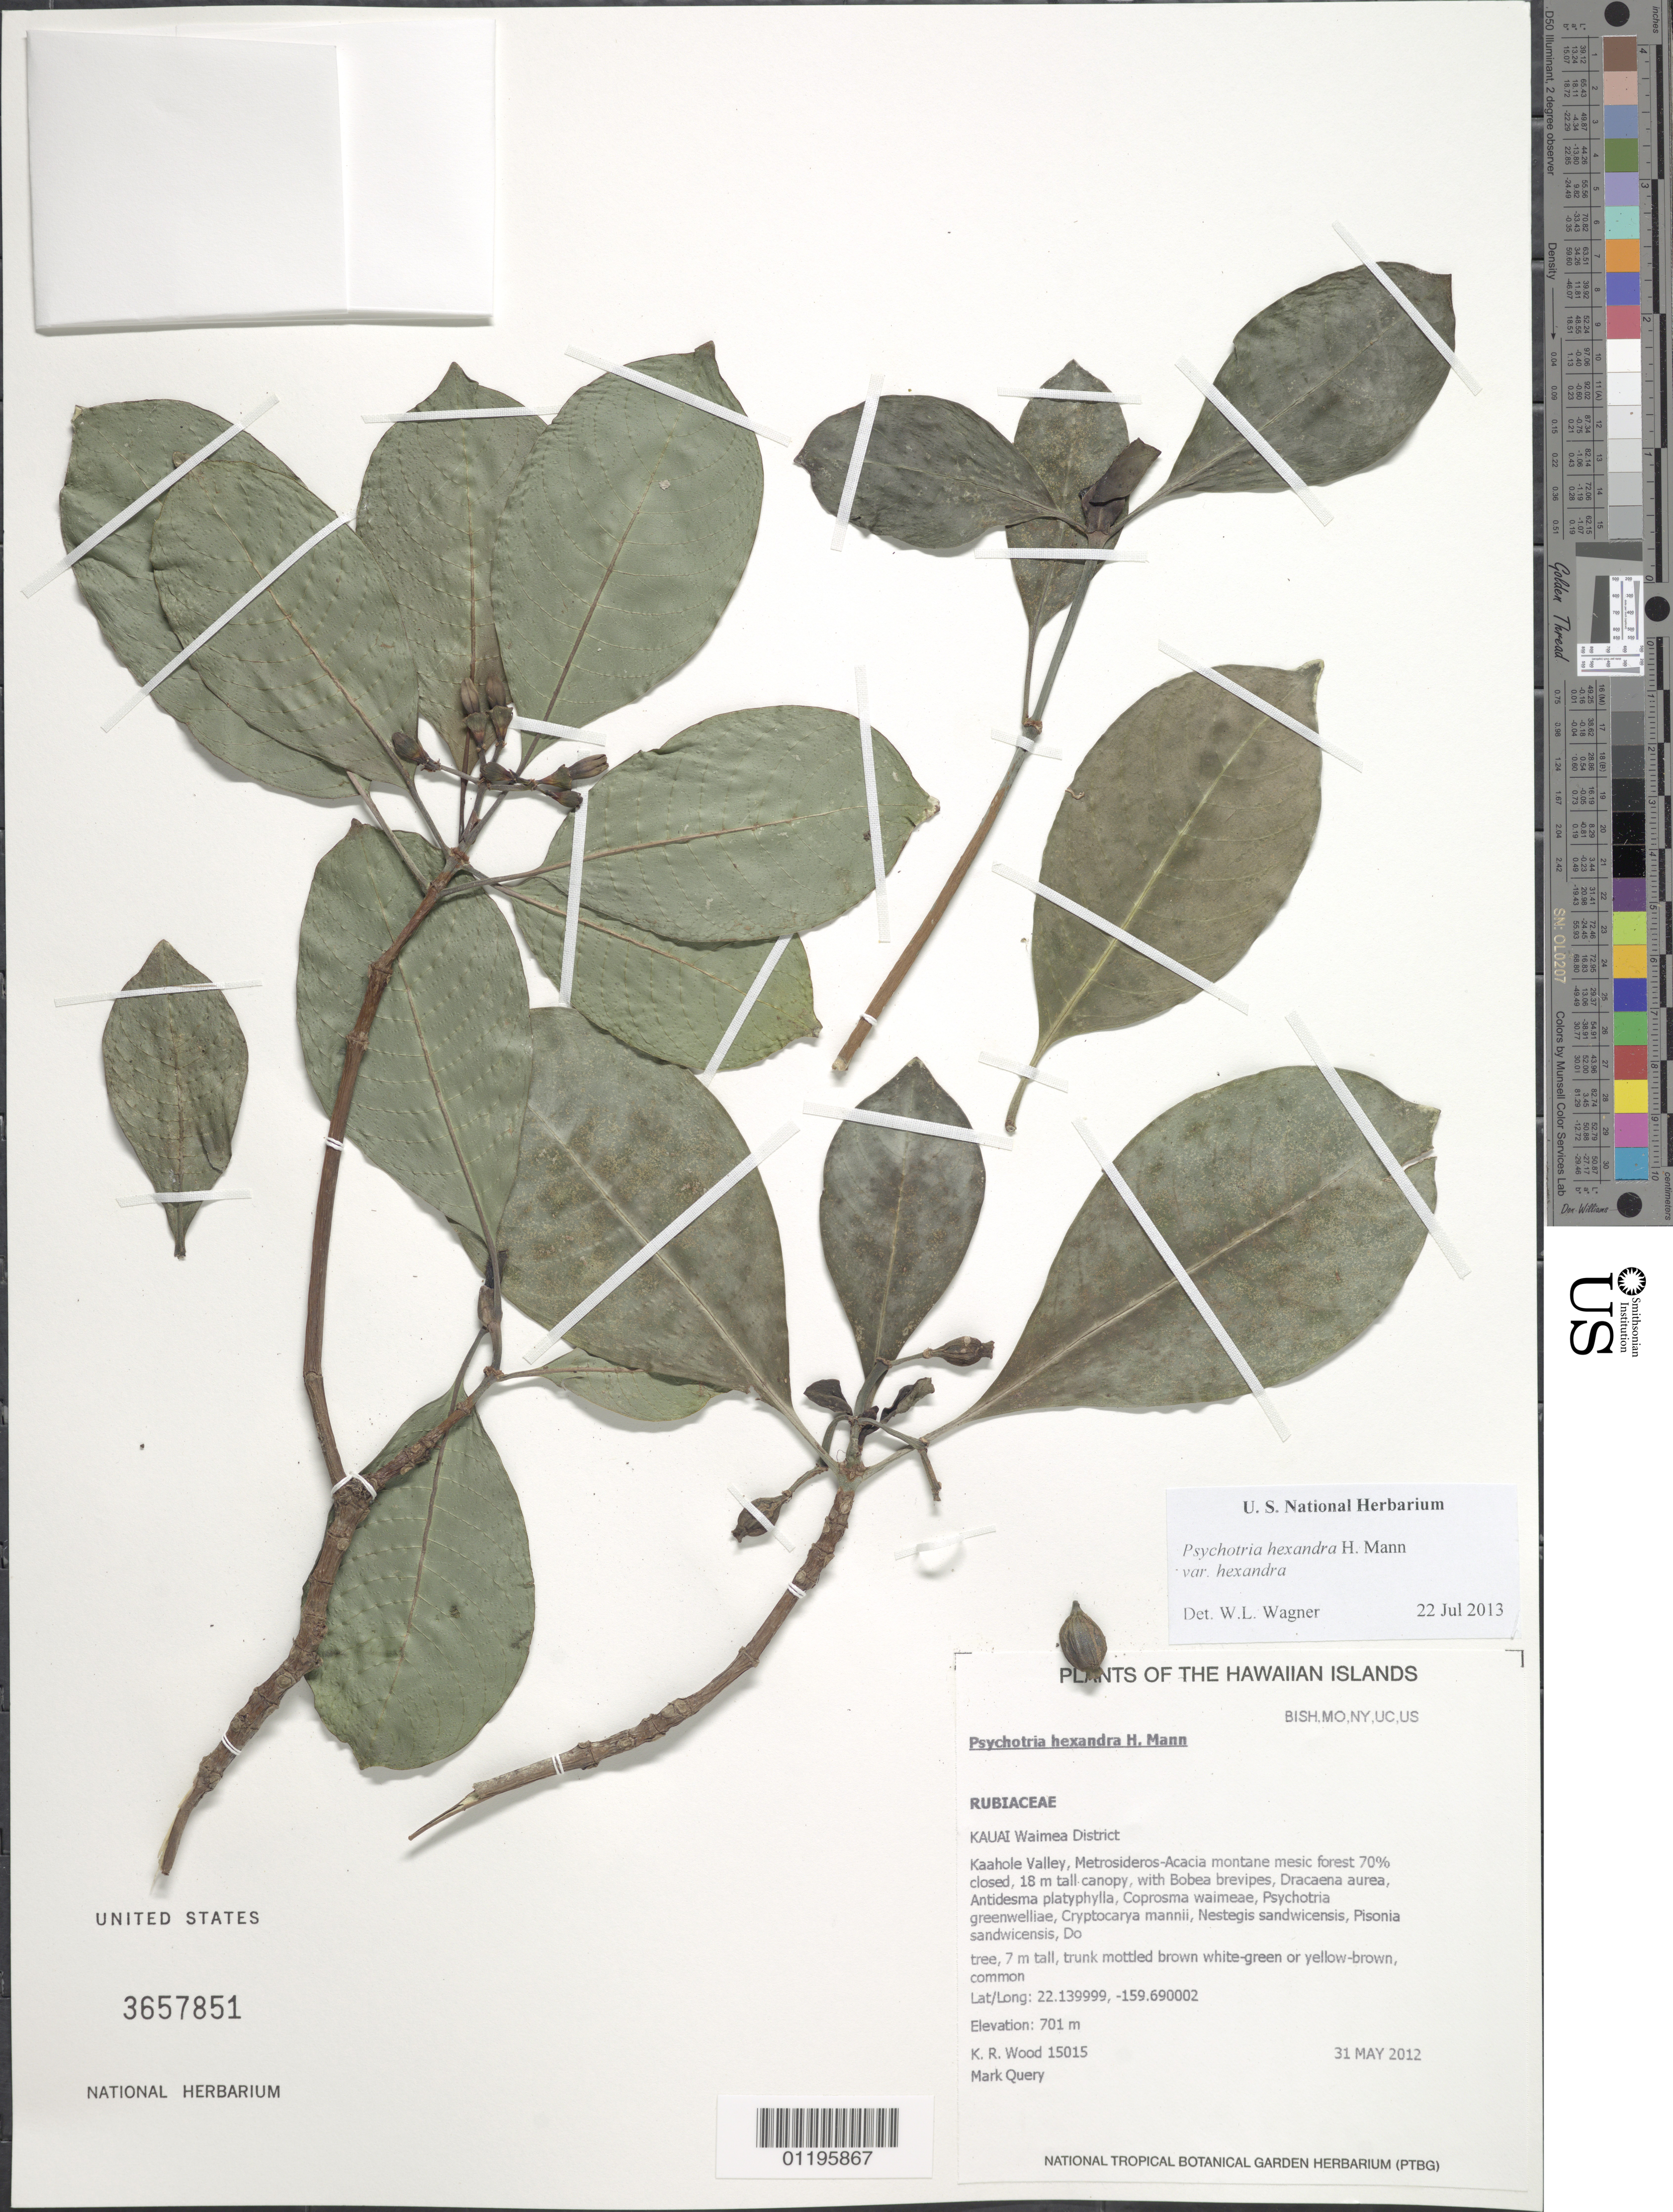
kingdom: Plantae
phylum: Tracheophyta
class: Magnoliopsida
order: Gentianales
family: Rubiaceae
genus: Psychotria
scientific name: Psychotria hexandra var. hexandra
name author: H. Mann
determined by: Wagner, W. L., (BOT), Smithsonian Institution - National Museum of Natural History (UNITED STATES)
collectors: K. R. Wood & M. Query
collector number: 15015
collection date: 2012-05-31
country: United States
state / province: Hawaii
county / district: Kauai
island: Kaua'i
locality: Waimea District, Kaahole Valley.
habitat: Montane mesic forest.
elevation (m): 701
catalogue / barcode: US 3657851